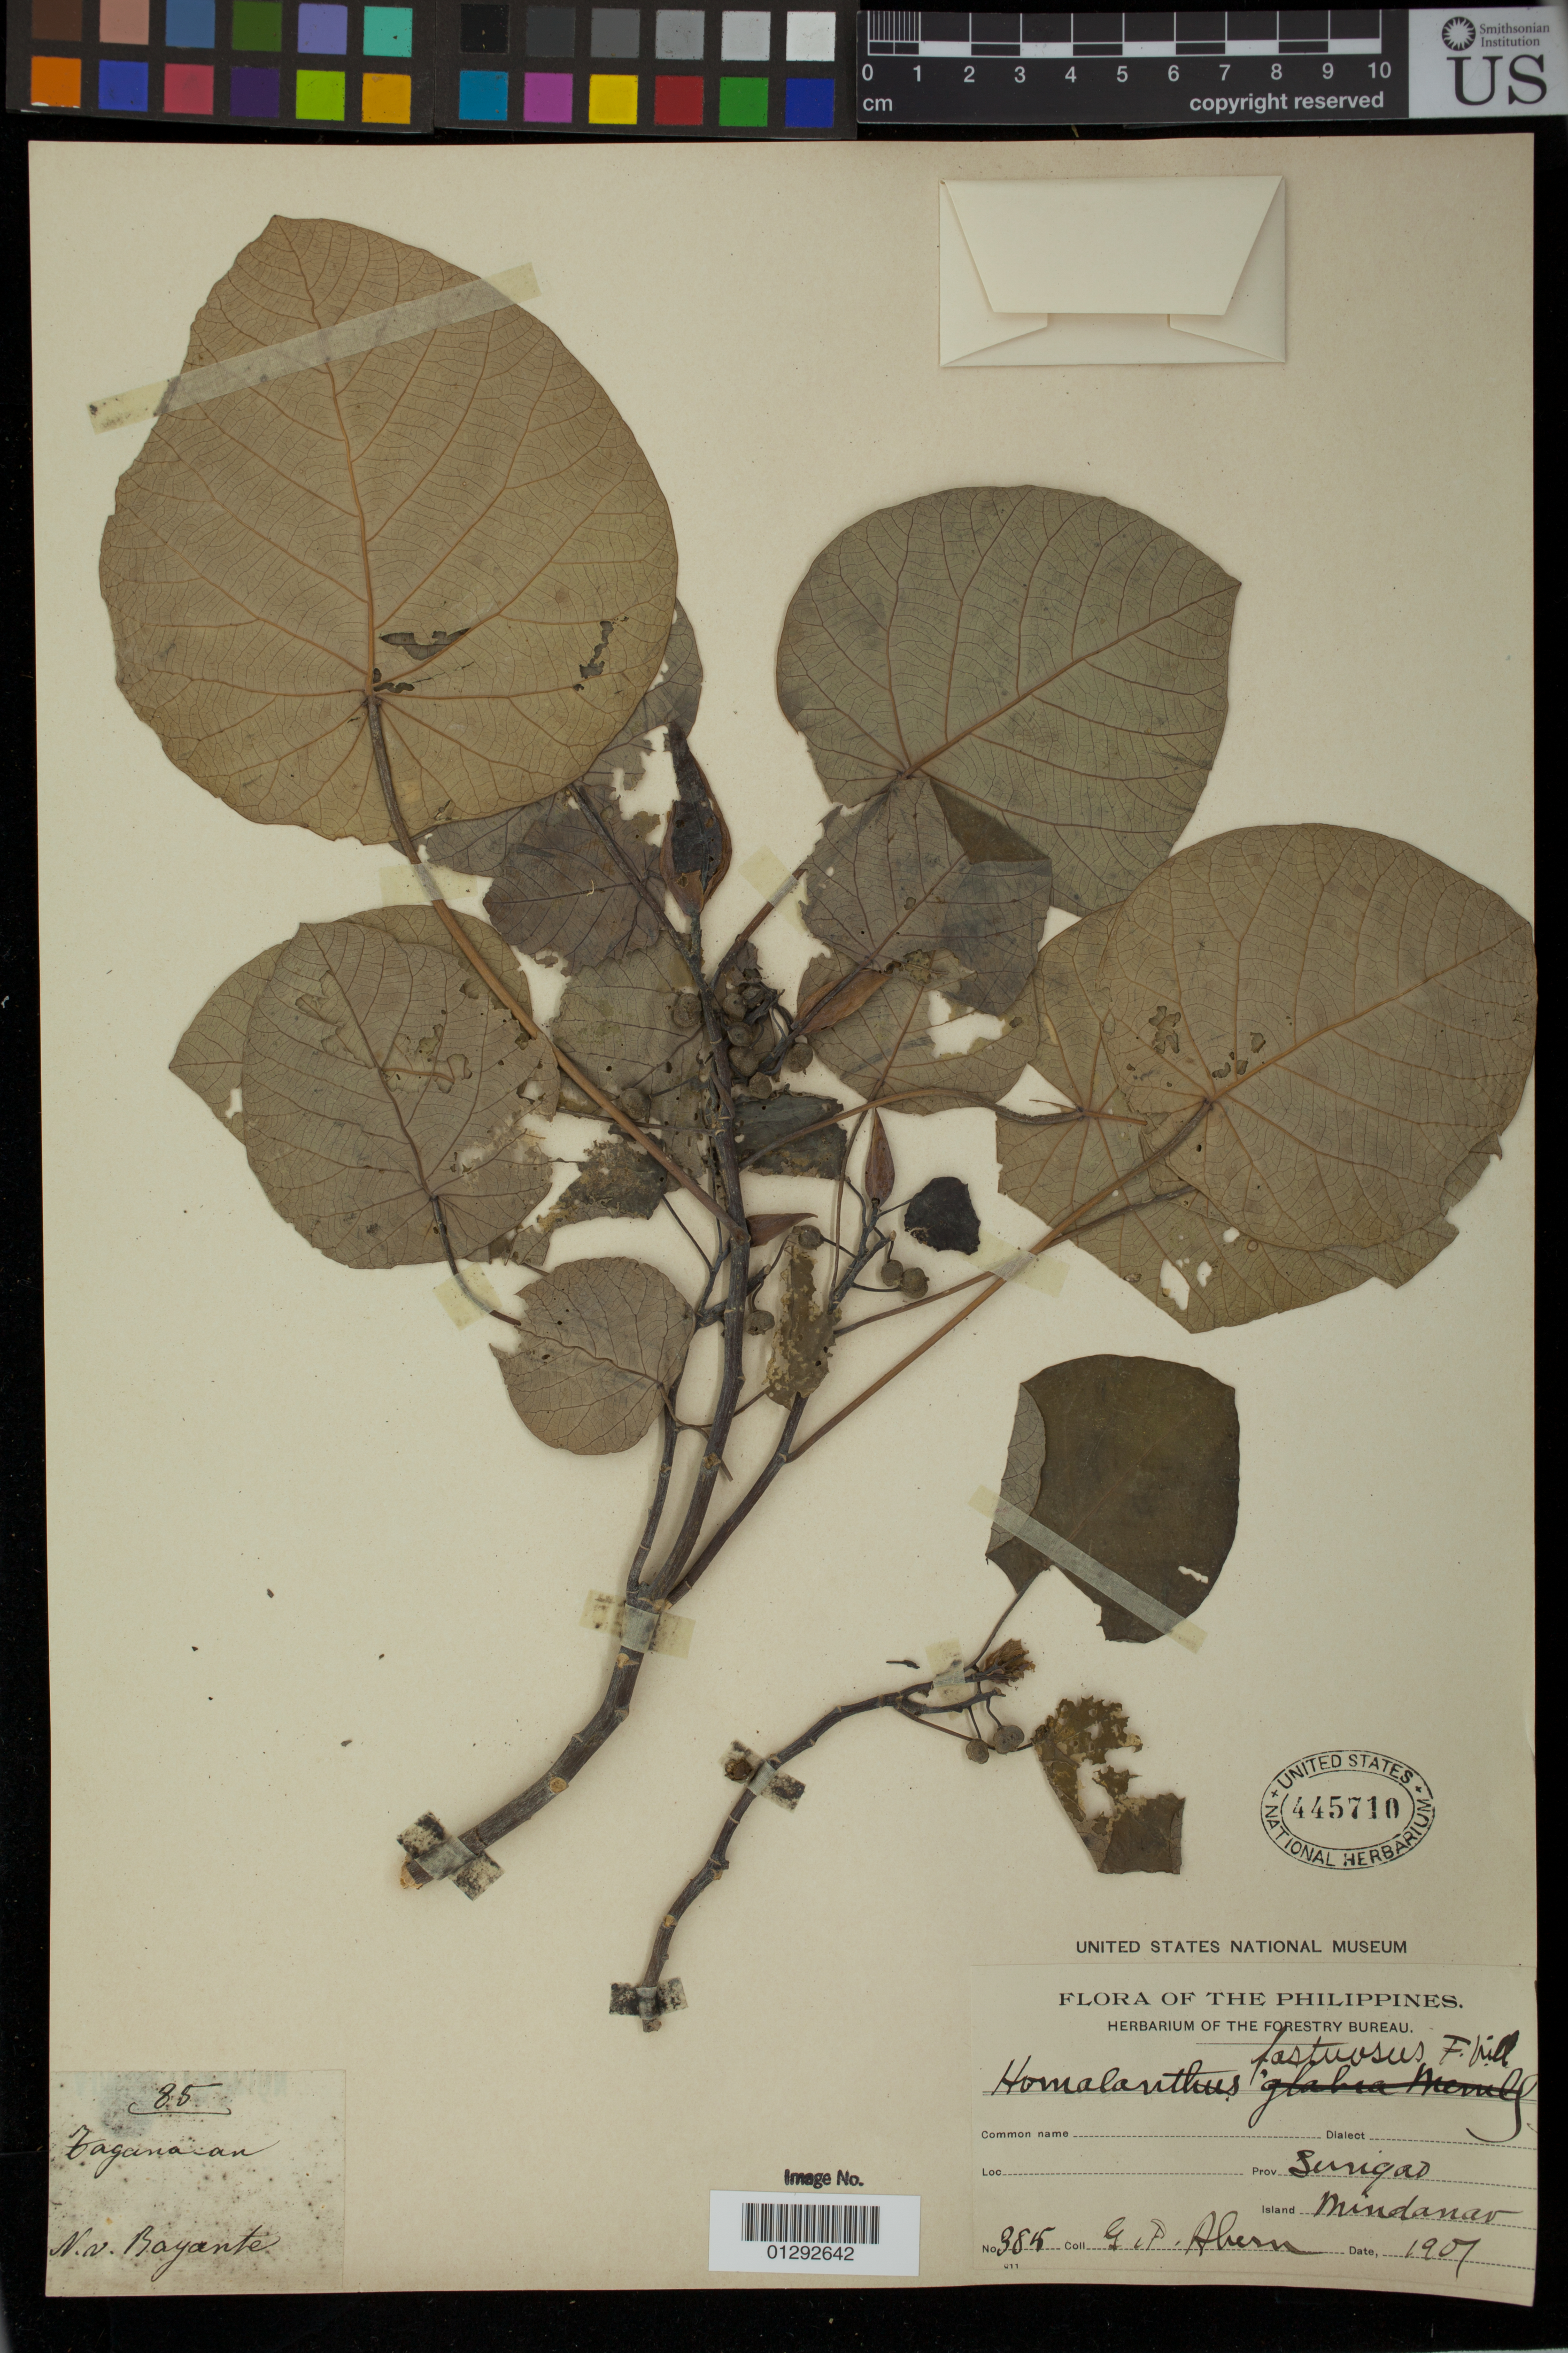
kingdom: Plantae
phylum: Tracheophyta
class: Magnoliopsida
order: Malpighiales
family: Euphorbiaceae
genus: Omalanthus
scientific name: Omalanthus fastuosus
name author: Fern.-Vill.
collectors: G. Ahern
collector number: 384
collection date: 1907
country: Philippines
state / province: Caraga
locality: Prov. Surigao,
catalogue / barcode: US 445710